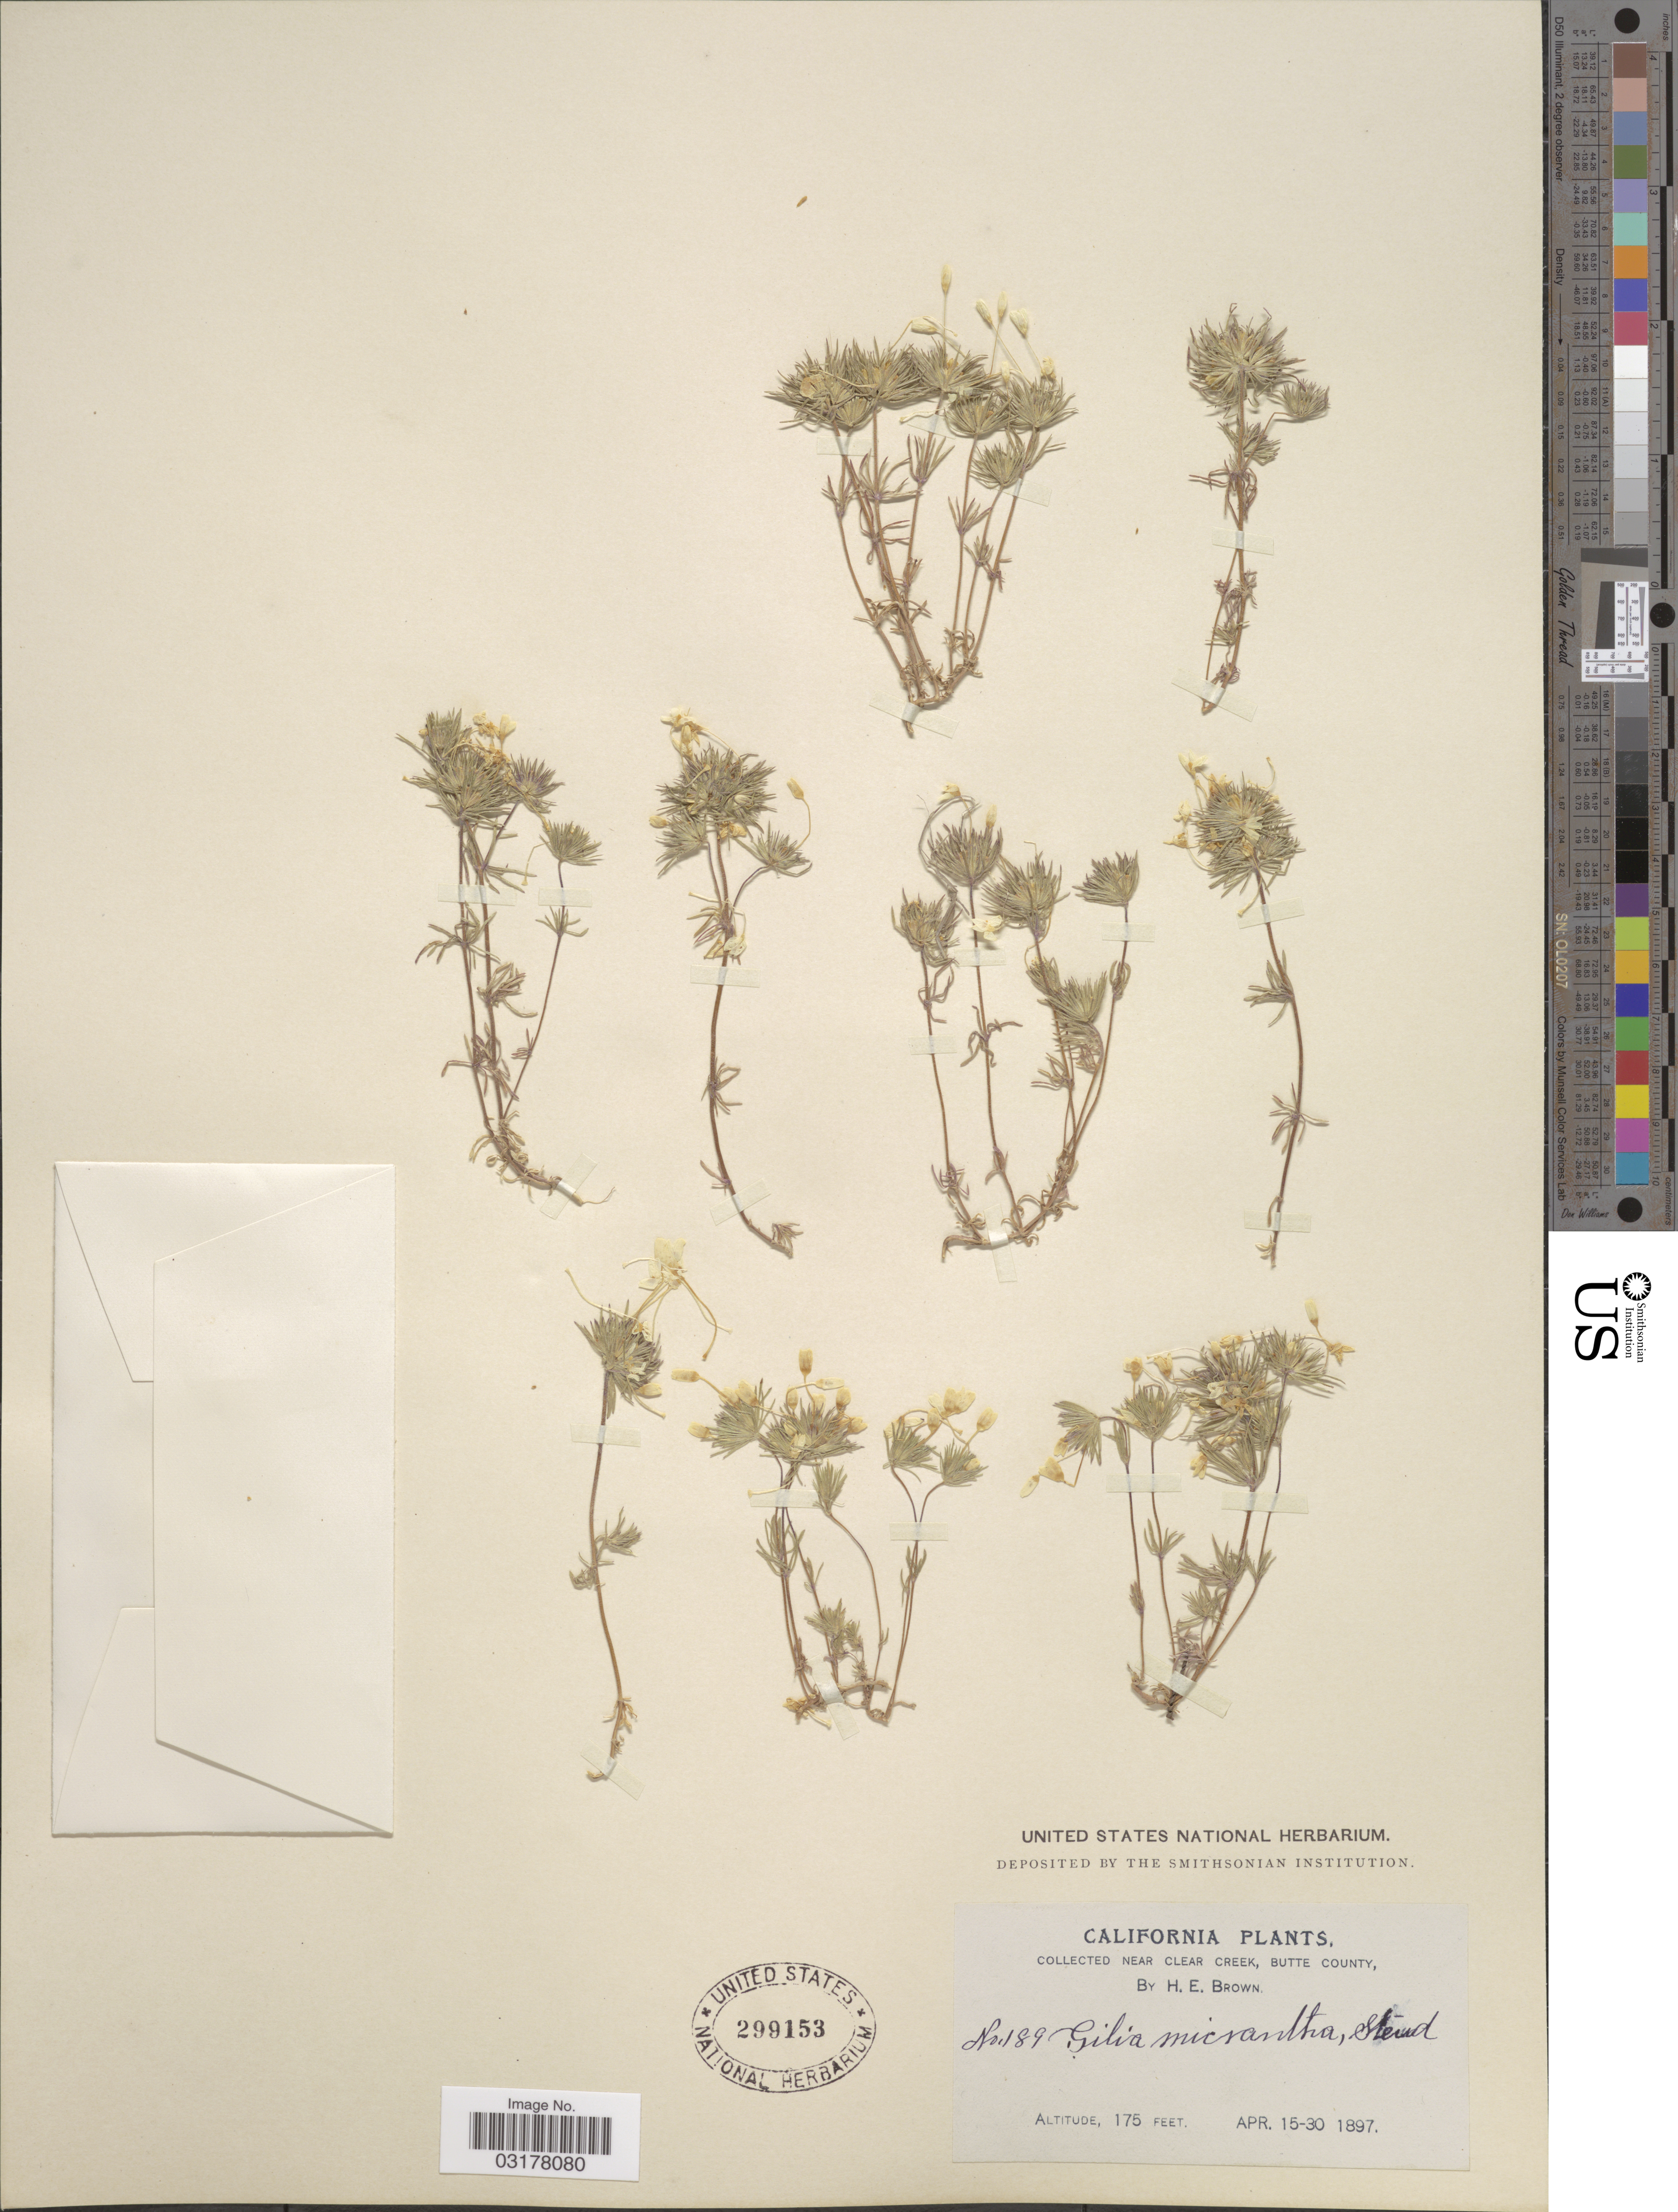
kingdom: Plantae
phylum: Tracheophyta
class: Magnoliopsida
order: Ericales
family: Polemoniaceae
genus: Leptosiphon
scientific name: Leptosiphon parviflorus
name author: Benth.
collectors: H. E. Brown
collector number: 189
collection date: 1897-04-15/1897-04-30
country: United States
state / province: California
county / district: Butte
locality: Near Clear Creek, Butte County.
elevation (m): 53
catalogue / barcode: US 299153